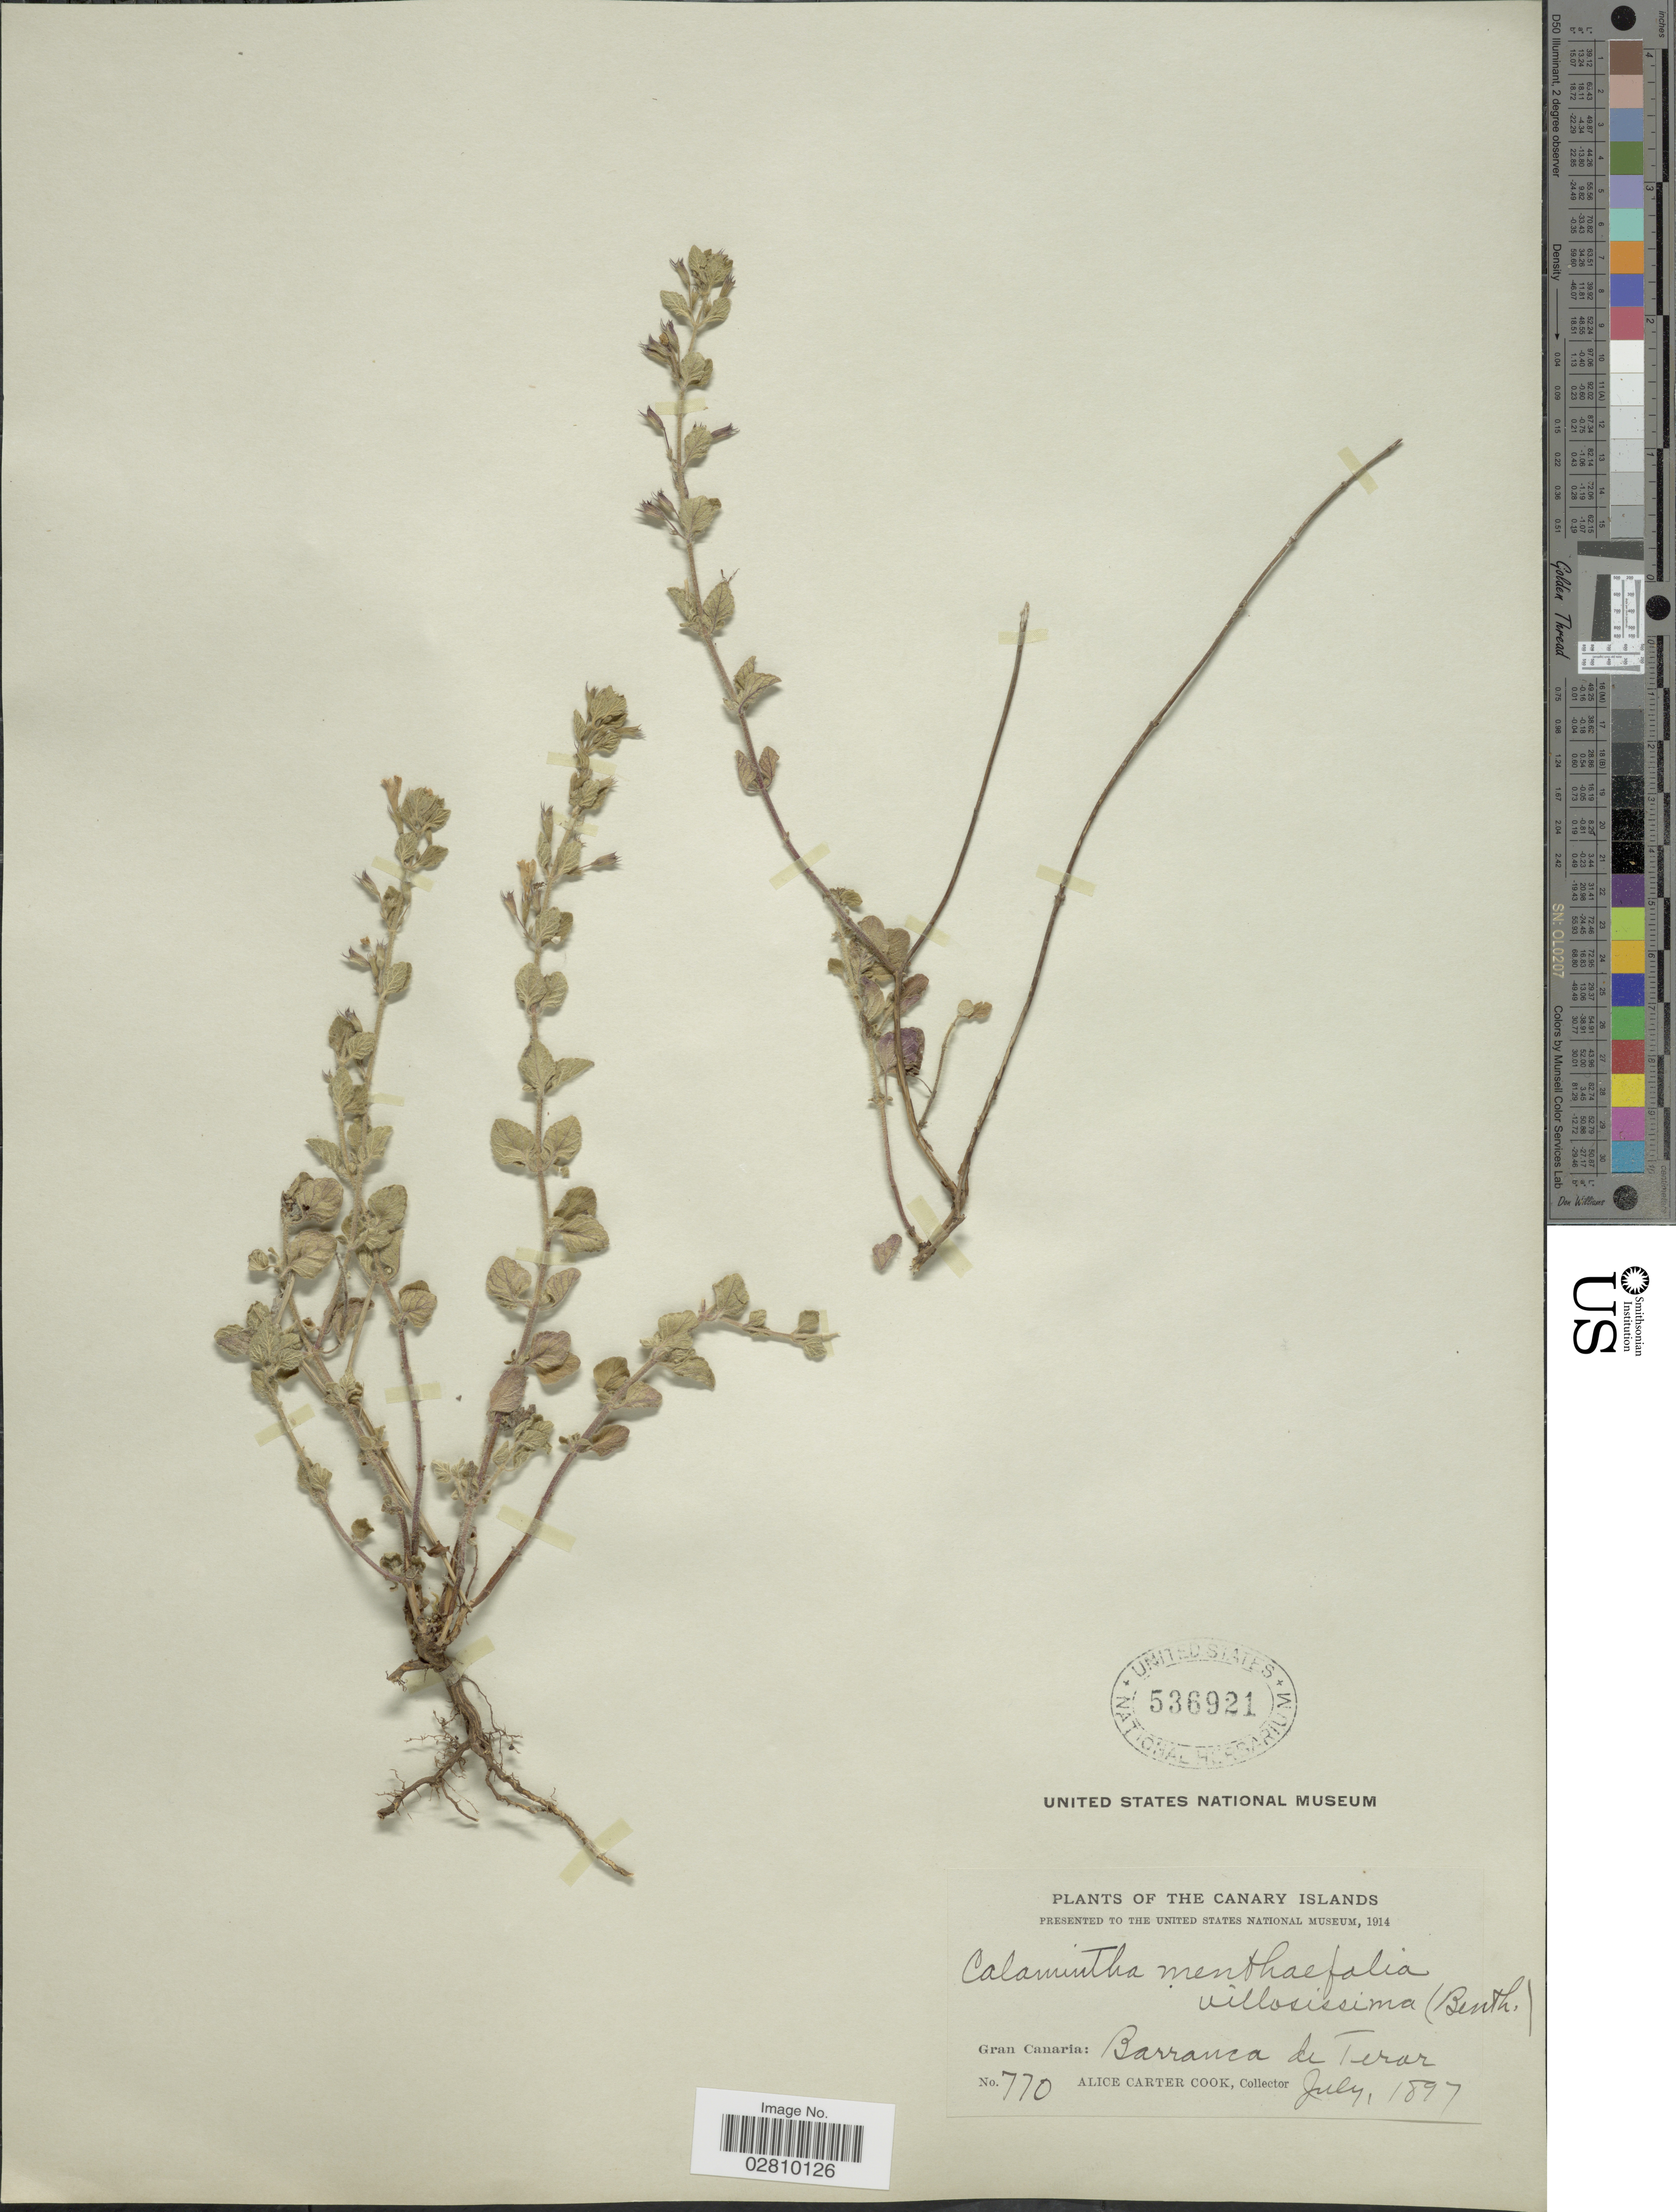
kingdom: Plantae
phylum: Tracheophyta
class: Magnoliopsida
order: Lamiales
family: Lamiaceae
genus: Calamintha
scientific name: Calamintha menthifolia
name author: Host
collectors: Alice C. Cook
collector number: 770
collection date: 1897-07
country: Spain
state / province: Canarias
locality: Canary Islands. Gran Canaria: Barranca de Terar.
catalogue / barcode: US 536921